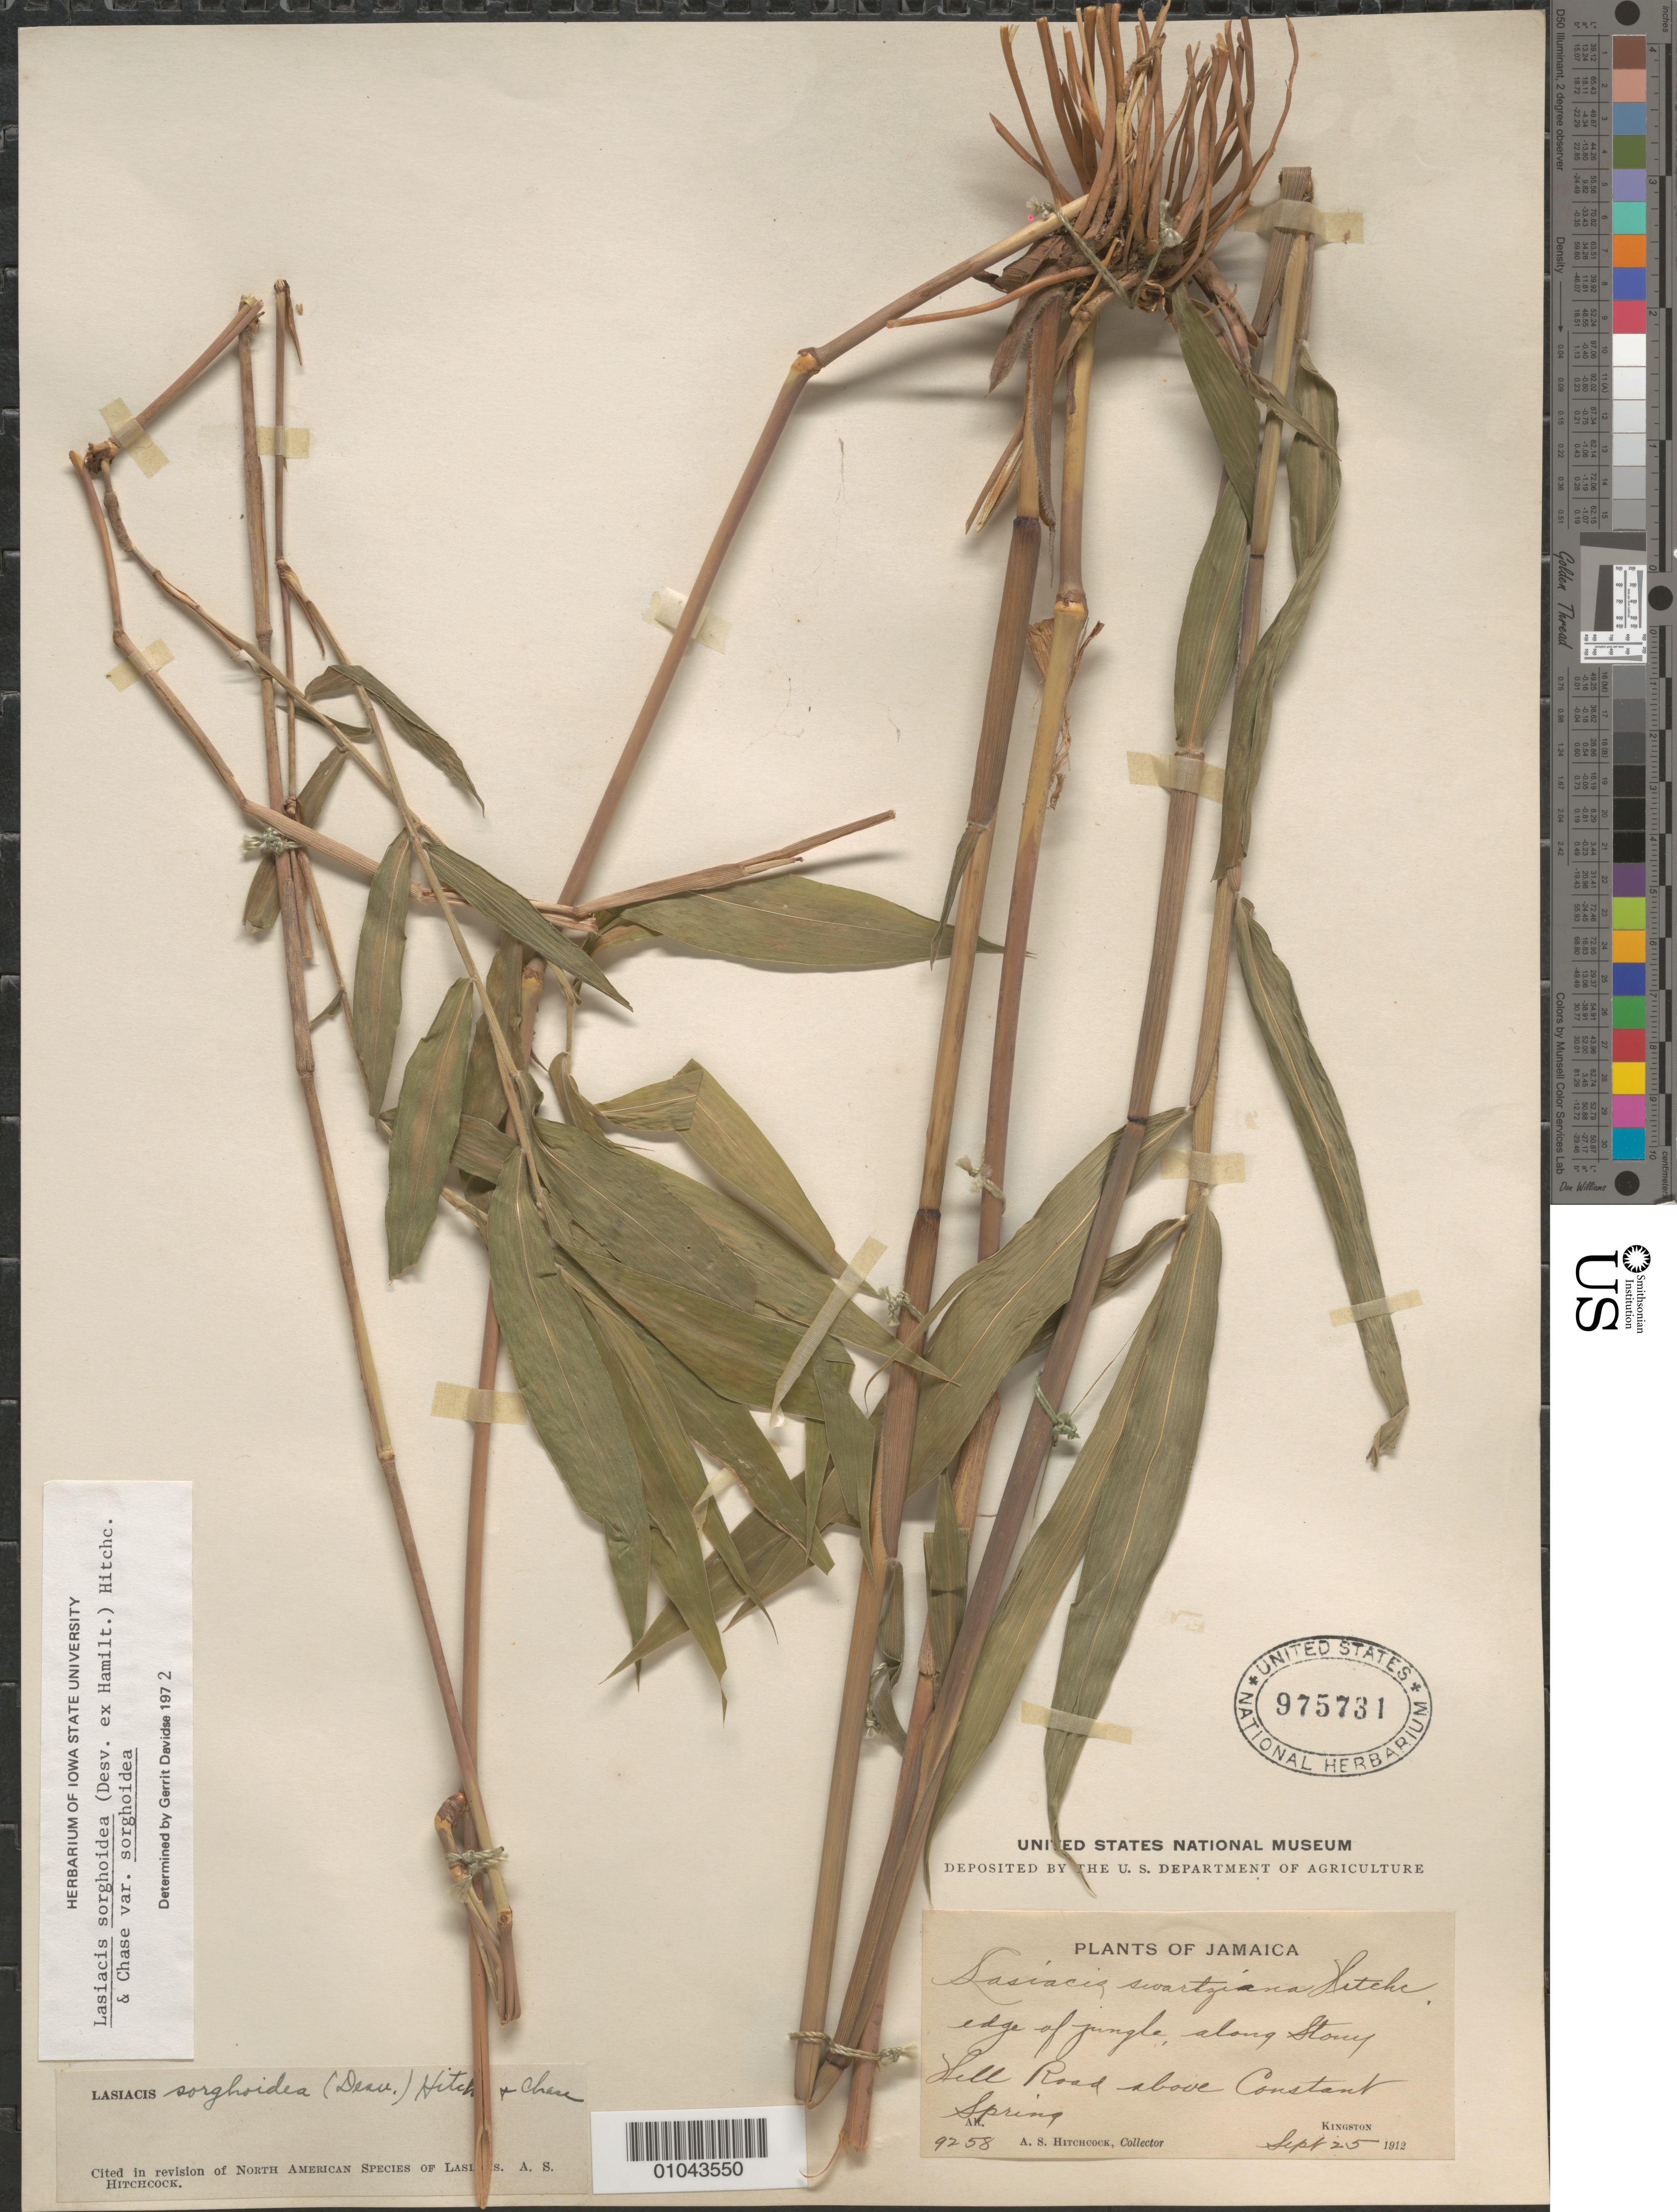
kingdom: Plantae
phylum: Tracheophyta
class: Liliopsida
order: Poales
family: Poaceae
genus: Lasiacis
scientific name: Lasiacis sorghoidea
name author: (Desv. ex Ham.) Hitchc. & Chase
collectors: A. S. Hitchcock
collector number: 9258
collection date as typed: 25 Sep 1912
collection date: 1912-09-25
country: Jamaica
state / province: Kingston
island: Jamaica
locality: Edge of jungle, along Stony Hill Road above Constant Spring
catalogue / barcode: US 975731